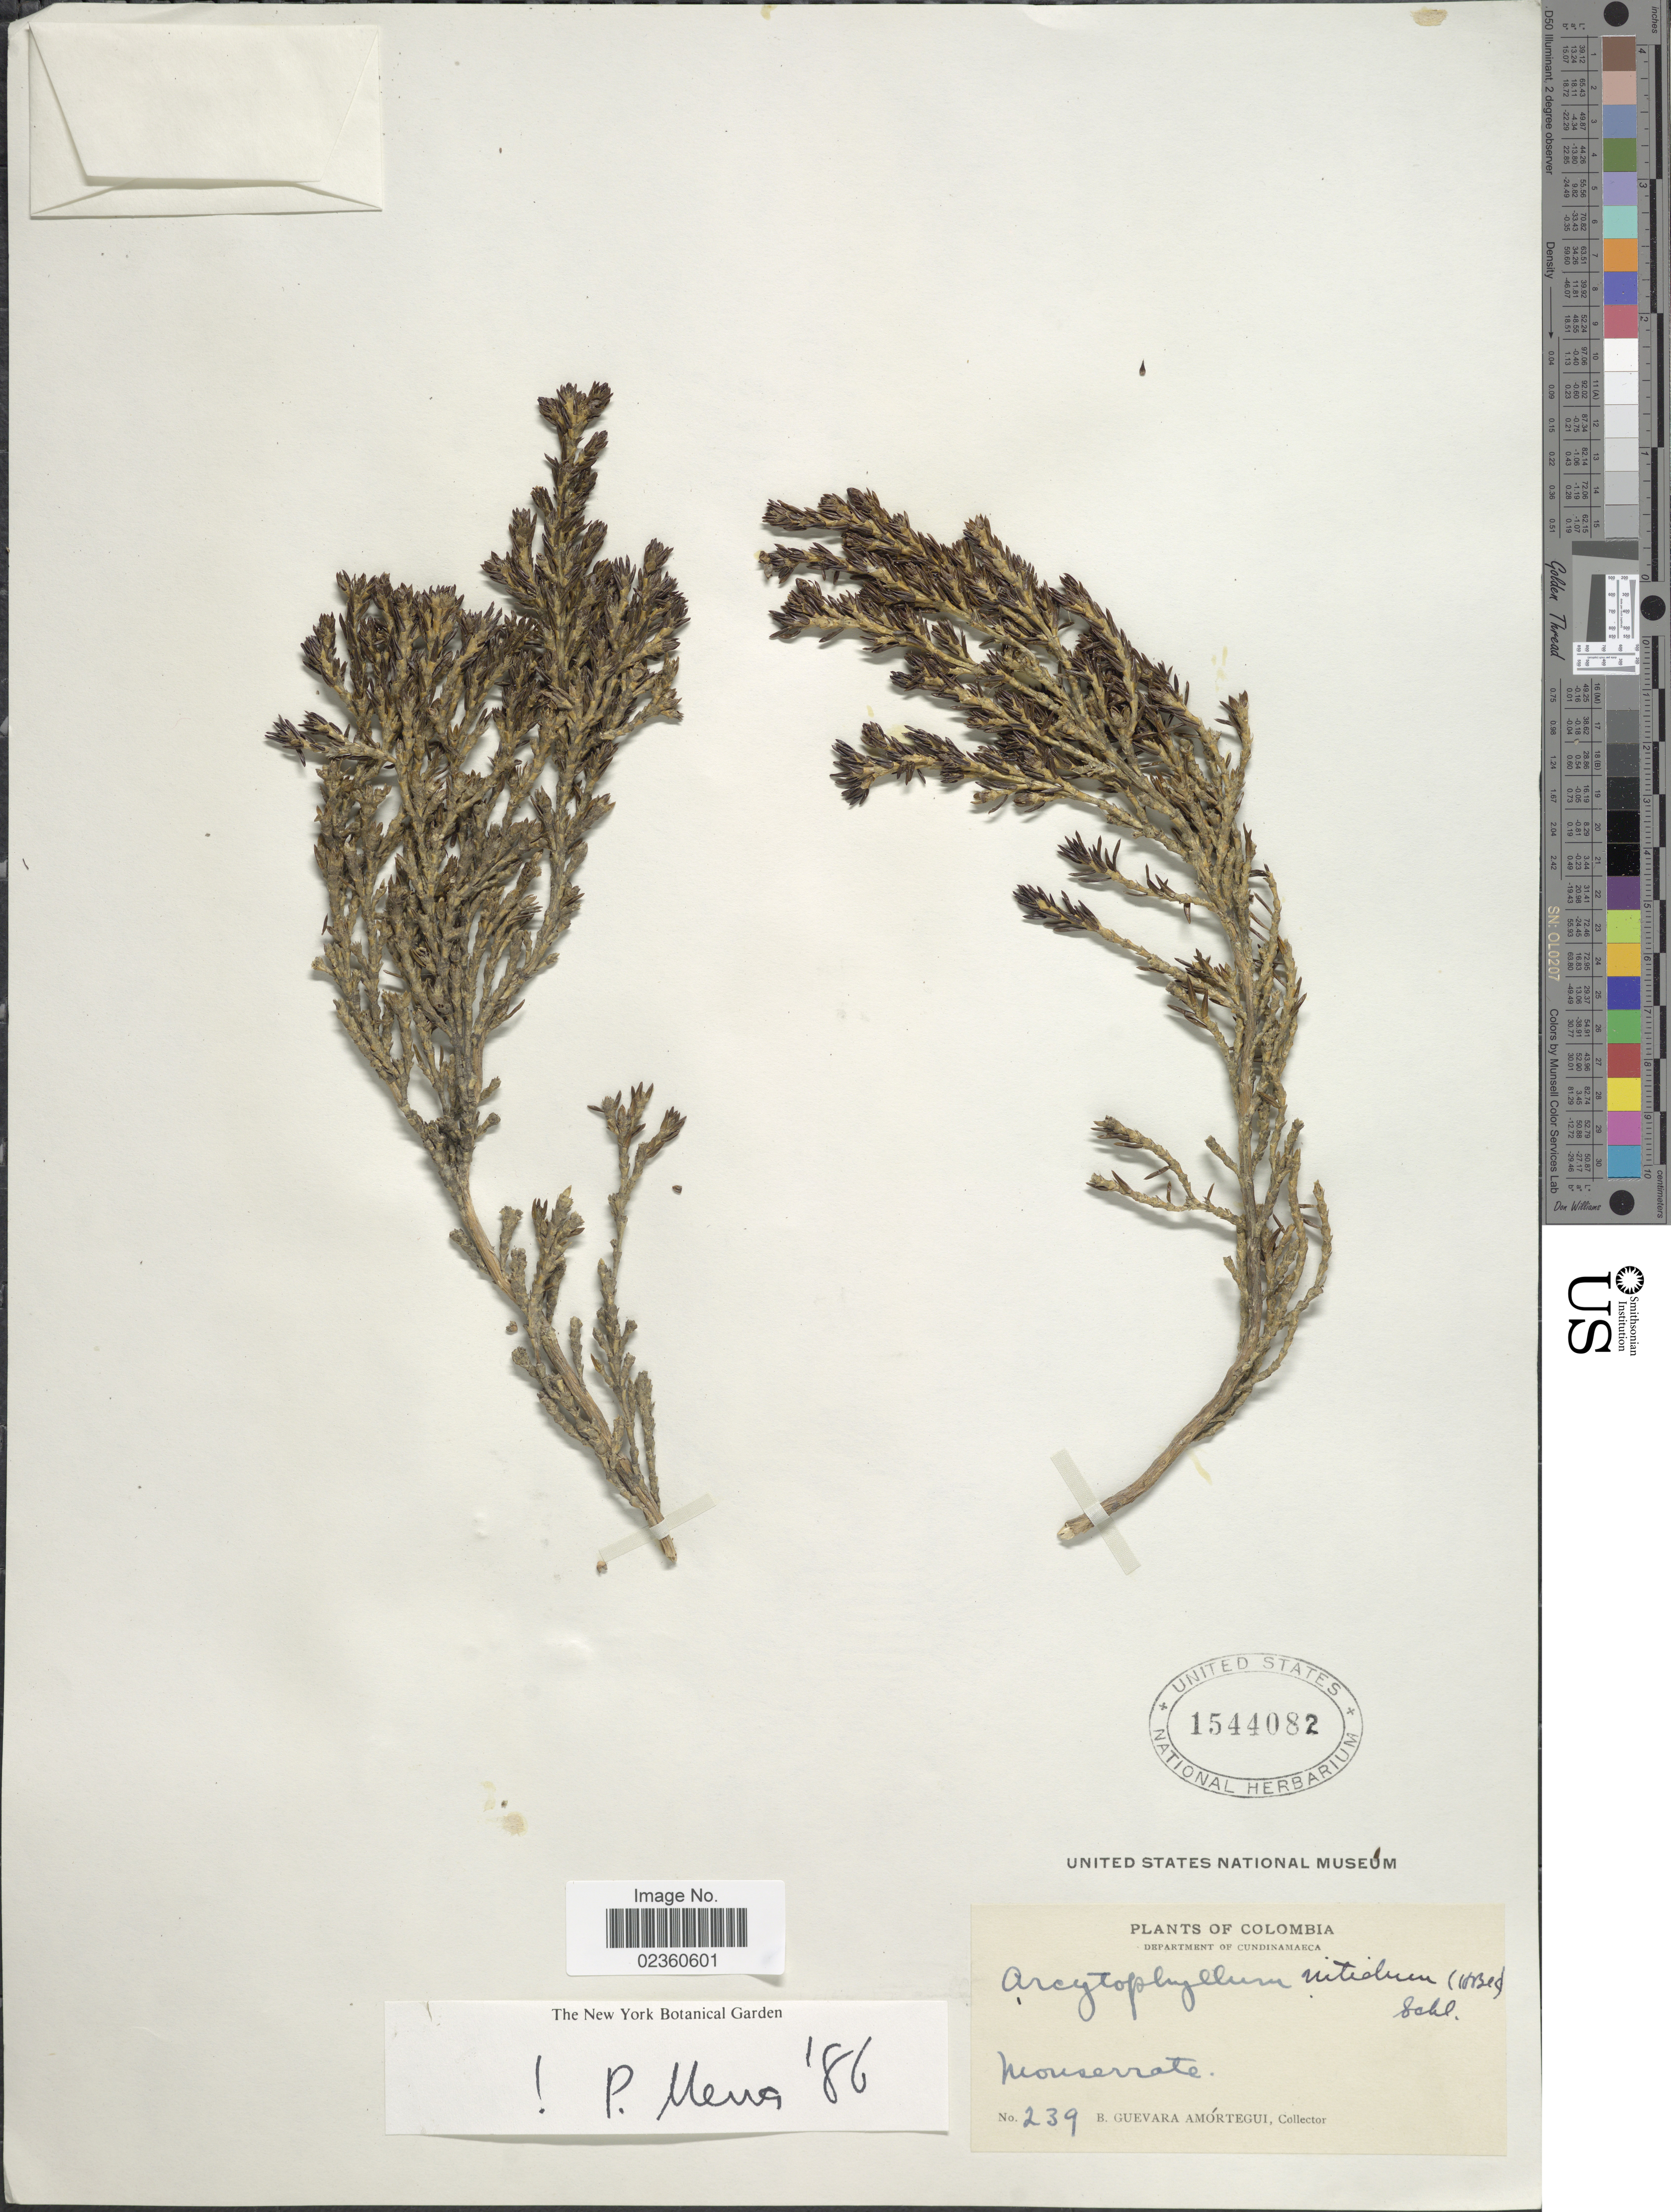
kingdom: Plantae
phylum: Tracheophyta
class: Magnoliopsida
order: Gentianales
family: Rubiaceae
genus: Arcytophyllum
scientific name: Arcytophyllum nitidum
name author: (Kunth) Schltdl.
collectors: B. Guevara Amortegui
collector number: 239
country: Colombia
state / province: Cundinamarca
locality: Department of Cundinamarca, Monserrate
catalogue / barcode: US 1544082